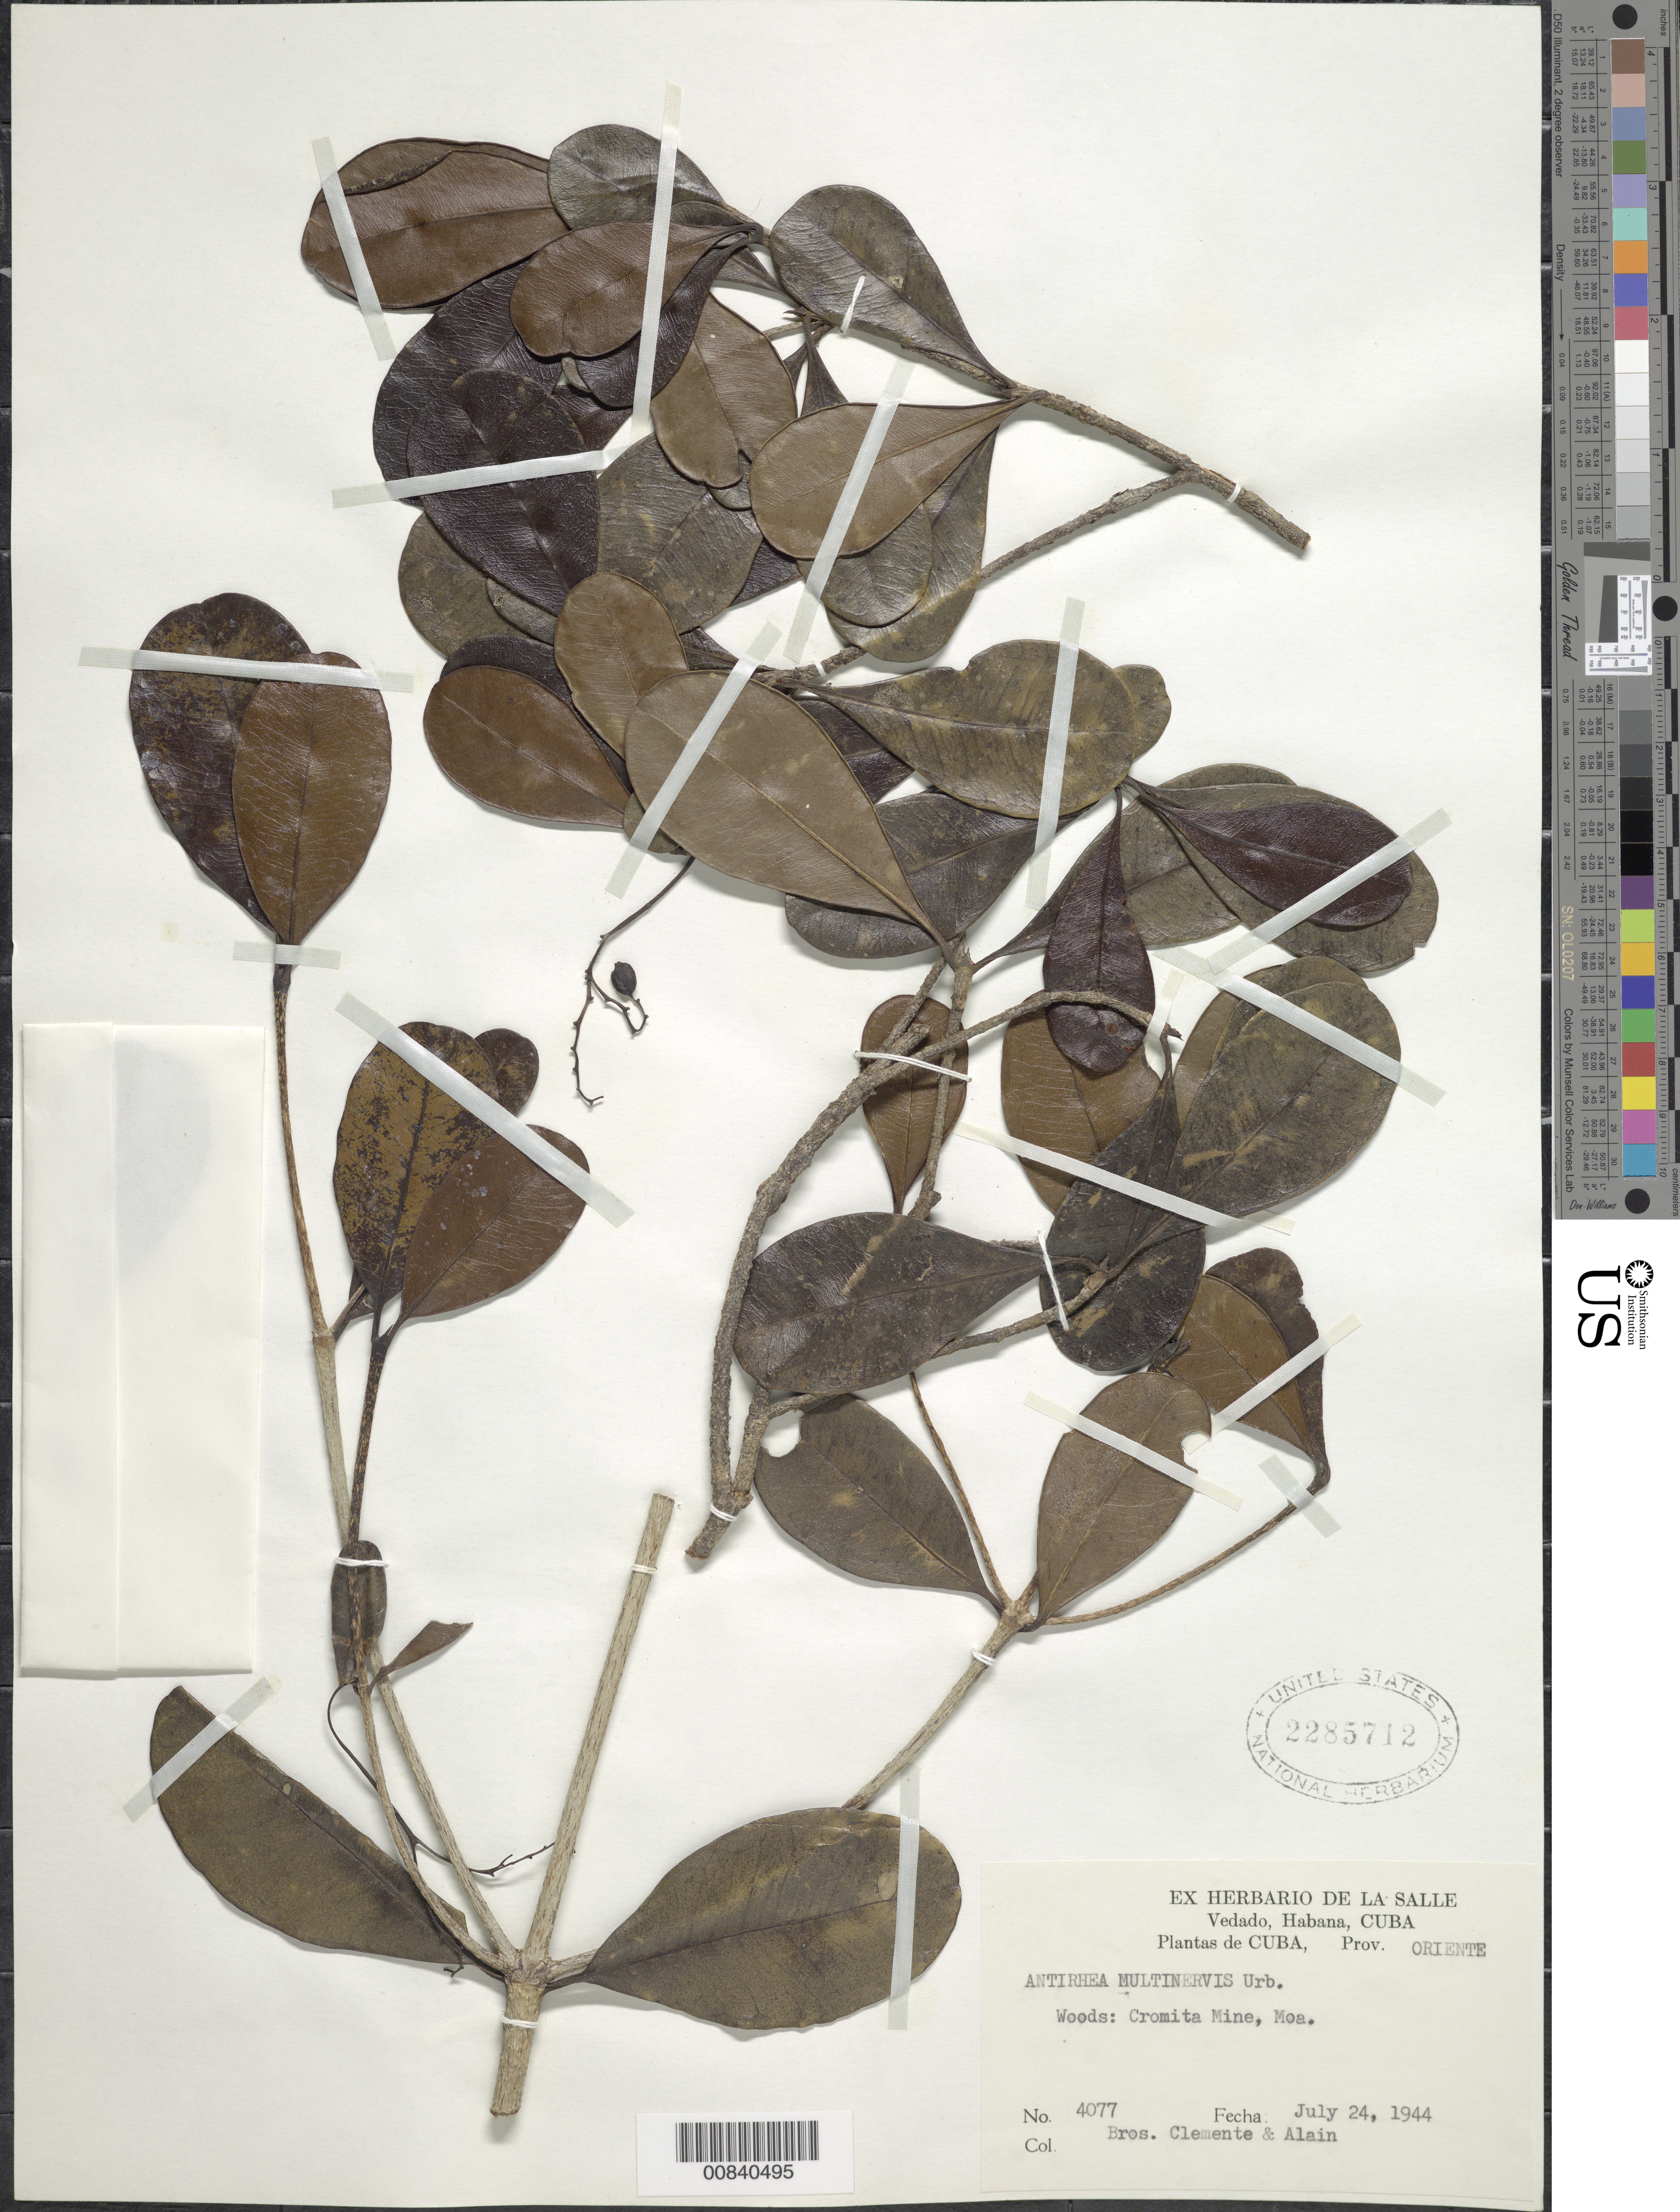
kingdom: Plantae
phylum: Tracheophyta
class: Magnoliopsida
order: Gentianales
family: Rubiaceae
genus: Stenostomum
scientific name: Stenostomum multinerve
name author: (Urb.) Borhidi & Fernández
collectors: Bro. Clemente & A. H. Liogier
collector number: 4077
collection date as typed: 24 Jul 1944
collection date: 1944-07-24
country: Cuba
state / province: Oriente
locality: Cromita Mine, Moa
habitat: Woods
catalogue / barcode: US 2285712